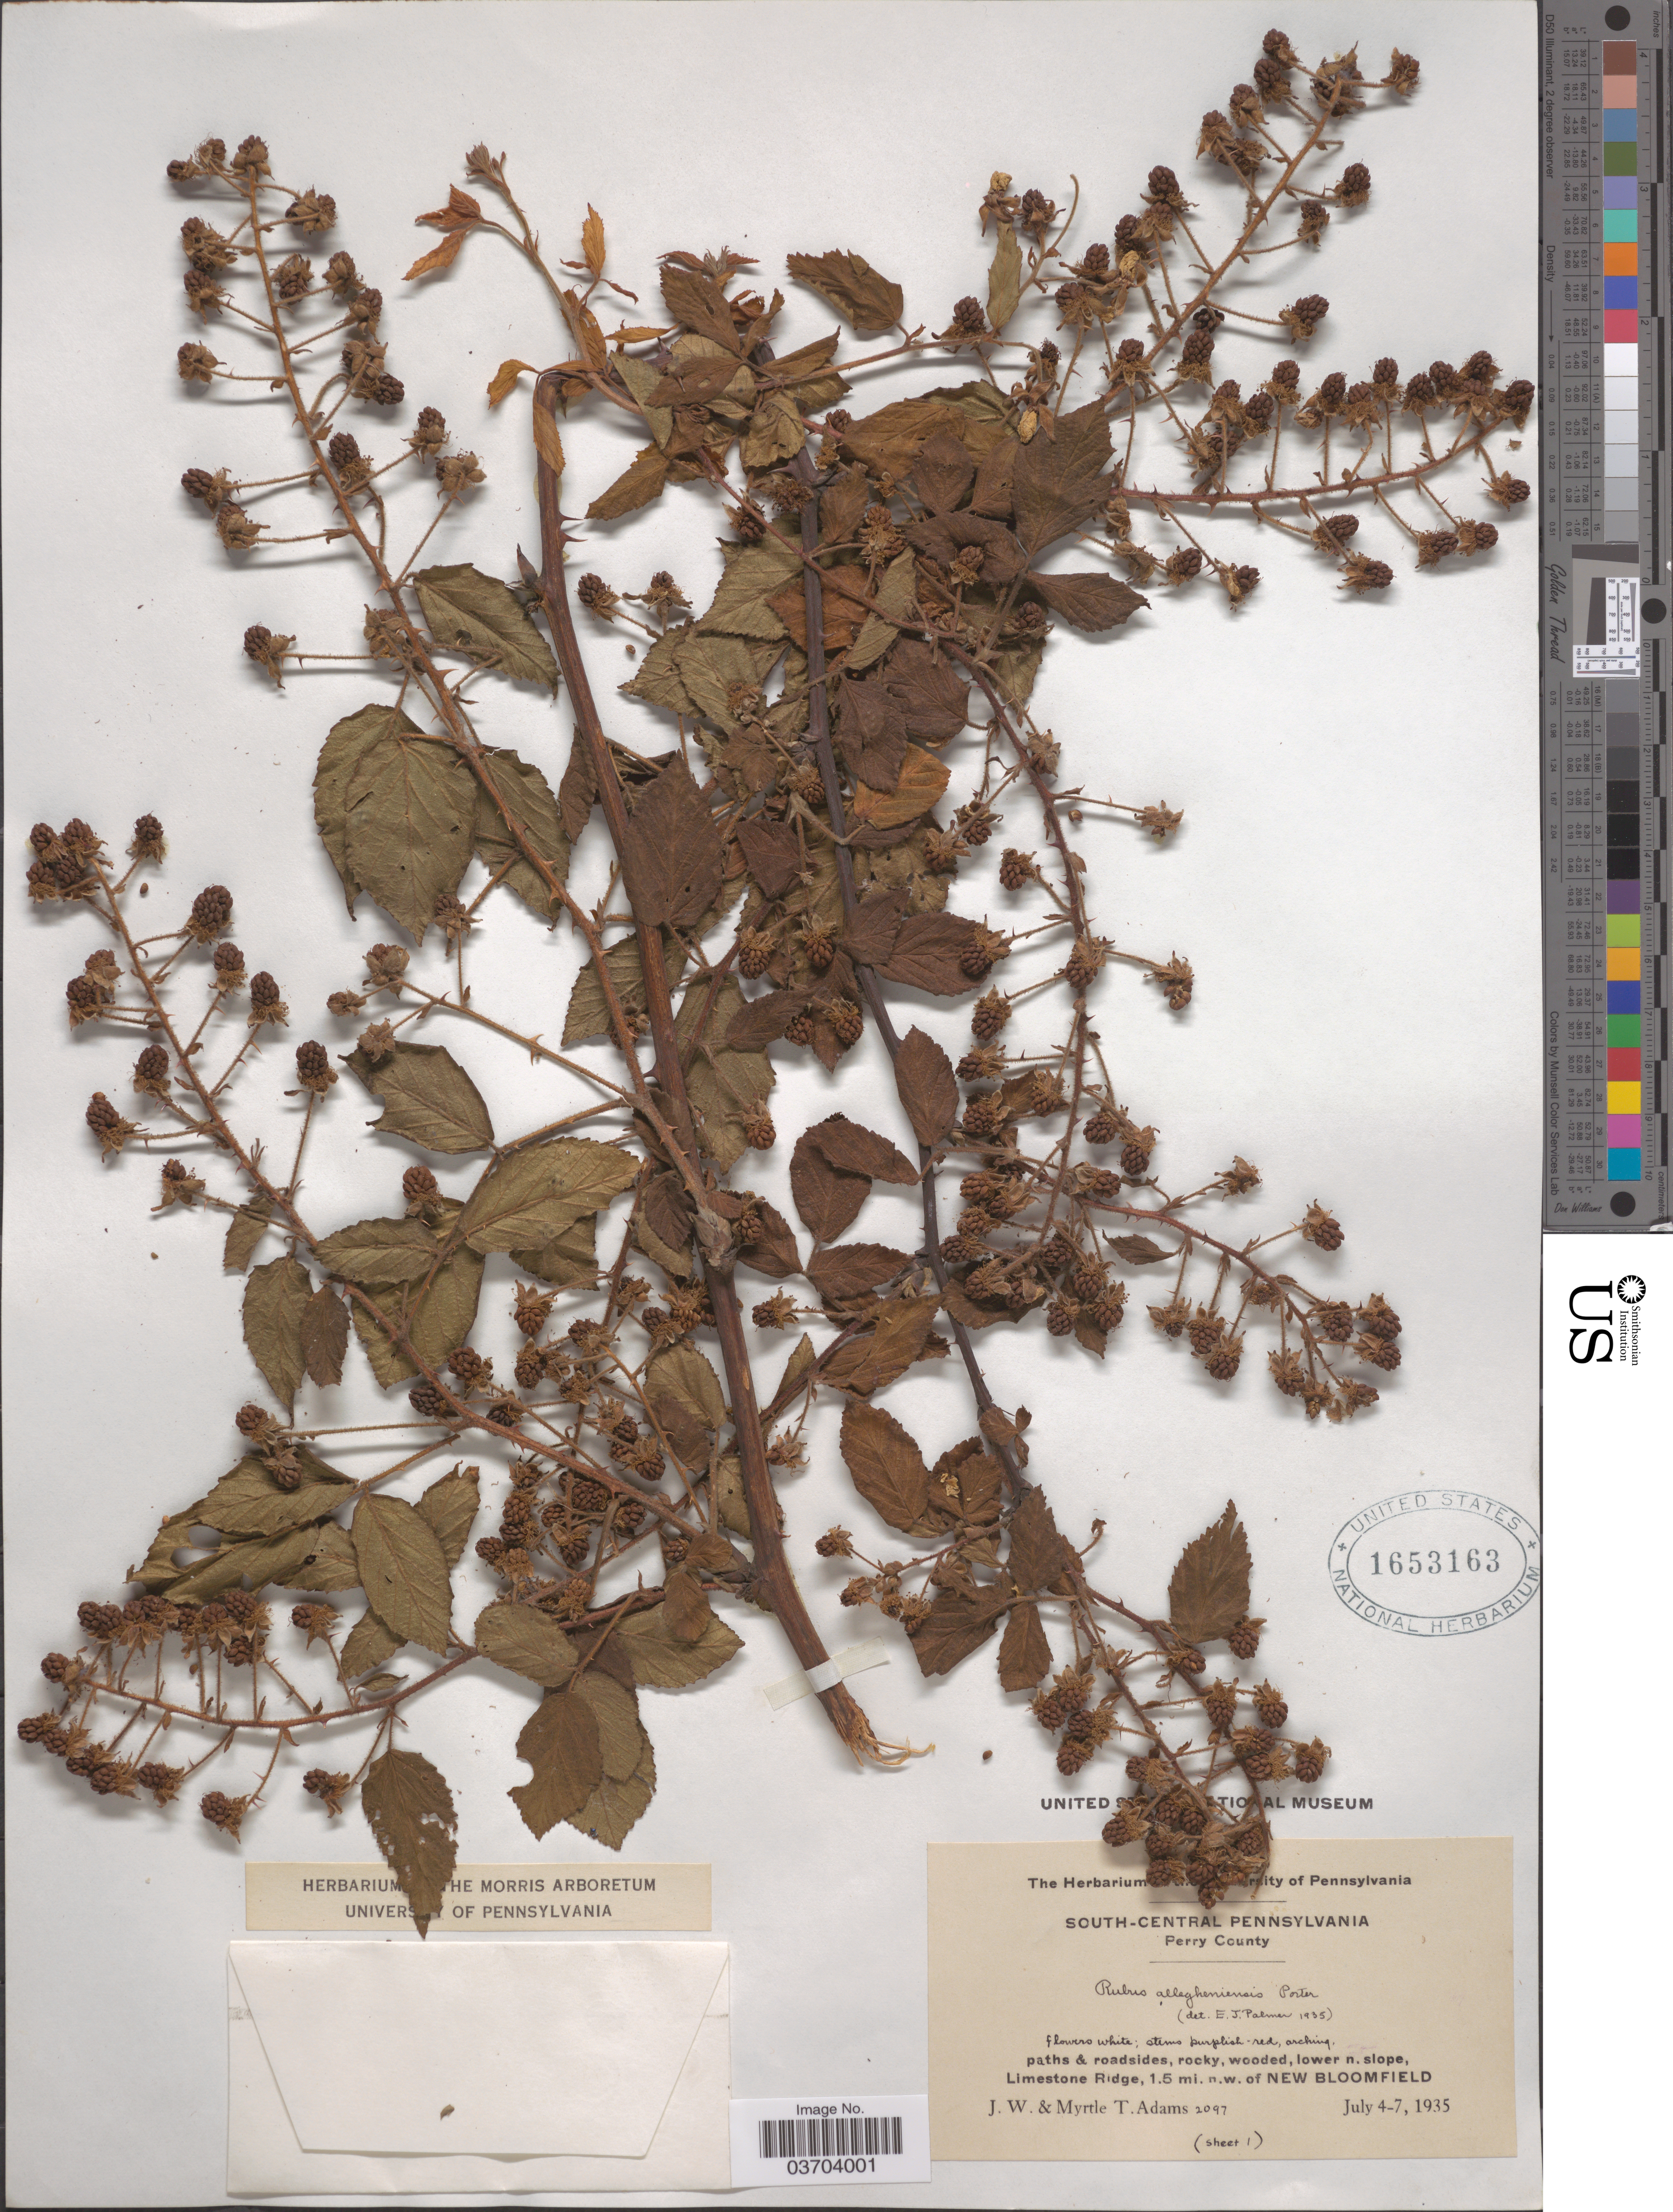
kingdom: Plantae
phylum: Tracheophyta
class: Magnoliopsida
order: Rosales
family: Rosaceae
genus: Rubus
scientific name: Rubus allegheniensis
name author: Porter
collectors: J. Adams & M. T. Adams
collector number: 2097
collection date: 1935-07-04/1935-07-07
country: United States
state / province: Pennsylvania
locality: South-Central Pennsylvania. Perry County. Lower n. slope, Limestone Ridge, 1.5 mi. n.w. of New Bloomfield.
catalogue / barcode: US 1653163